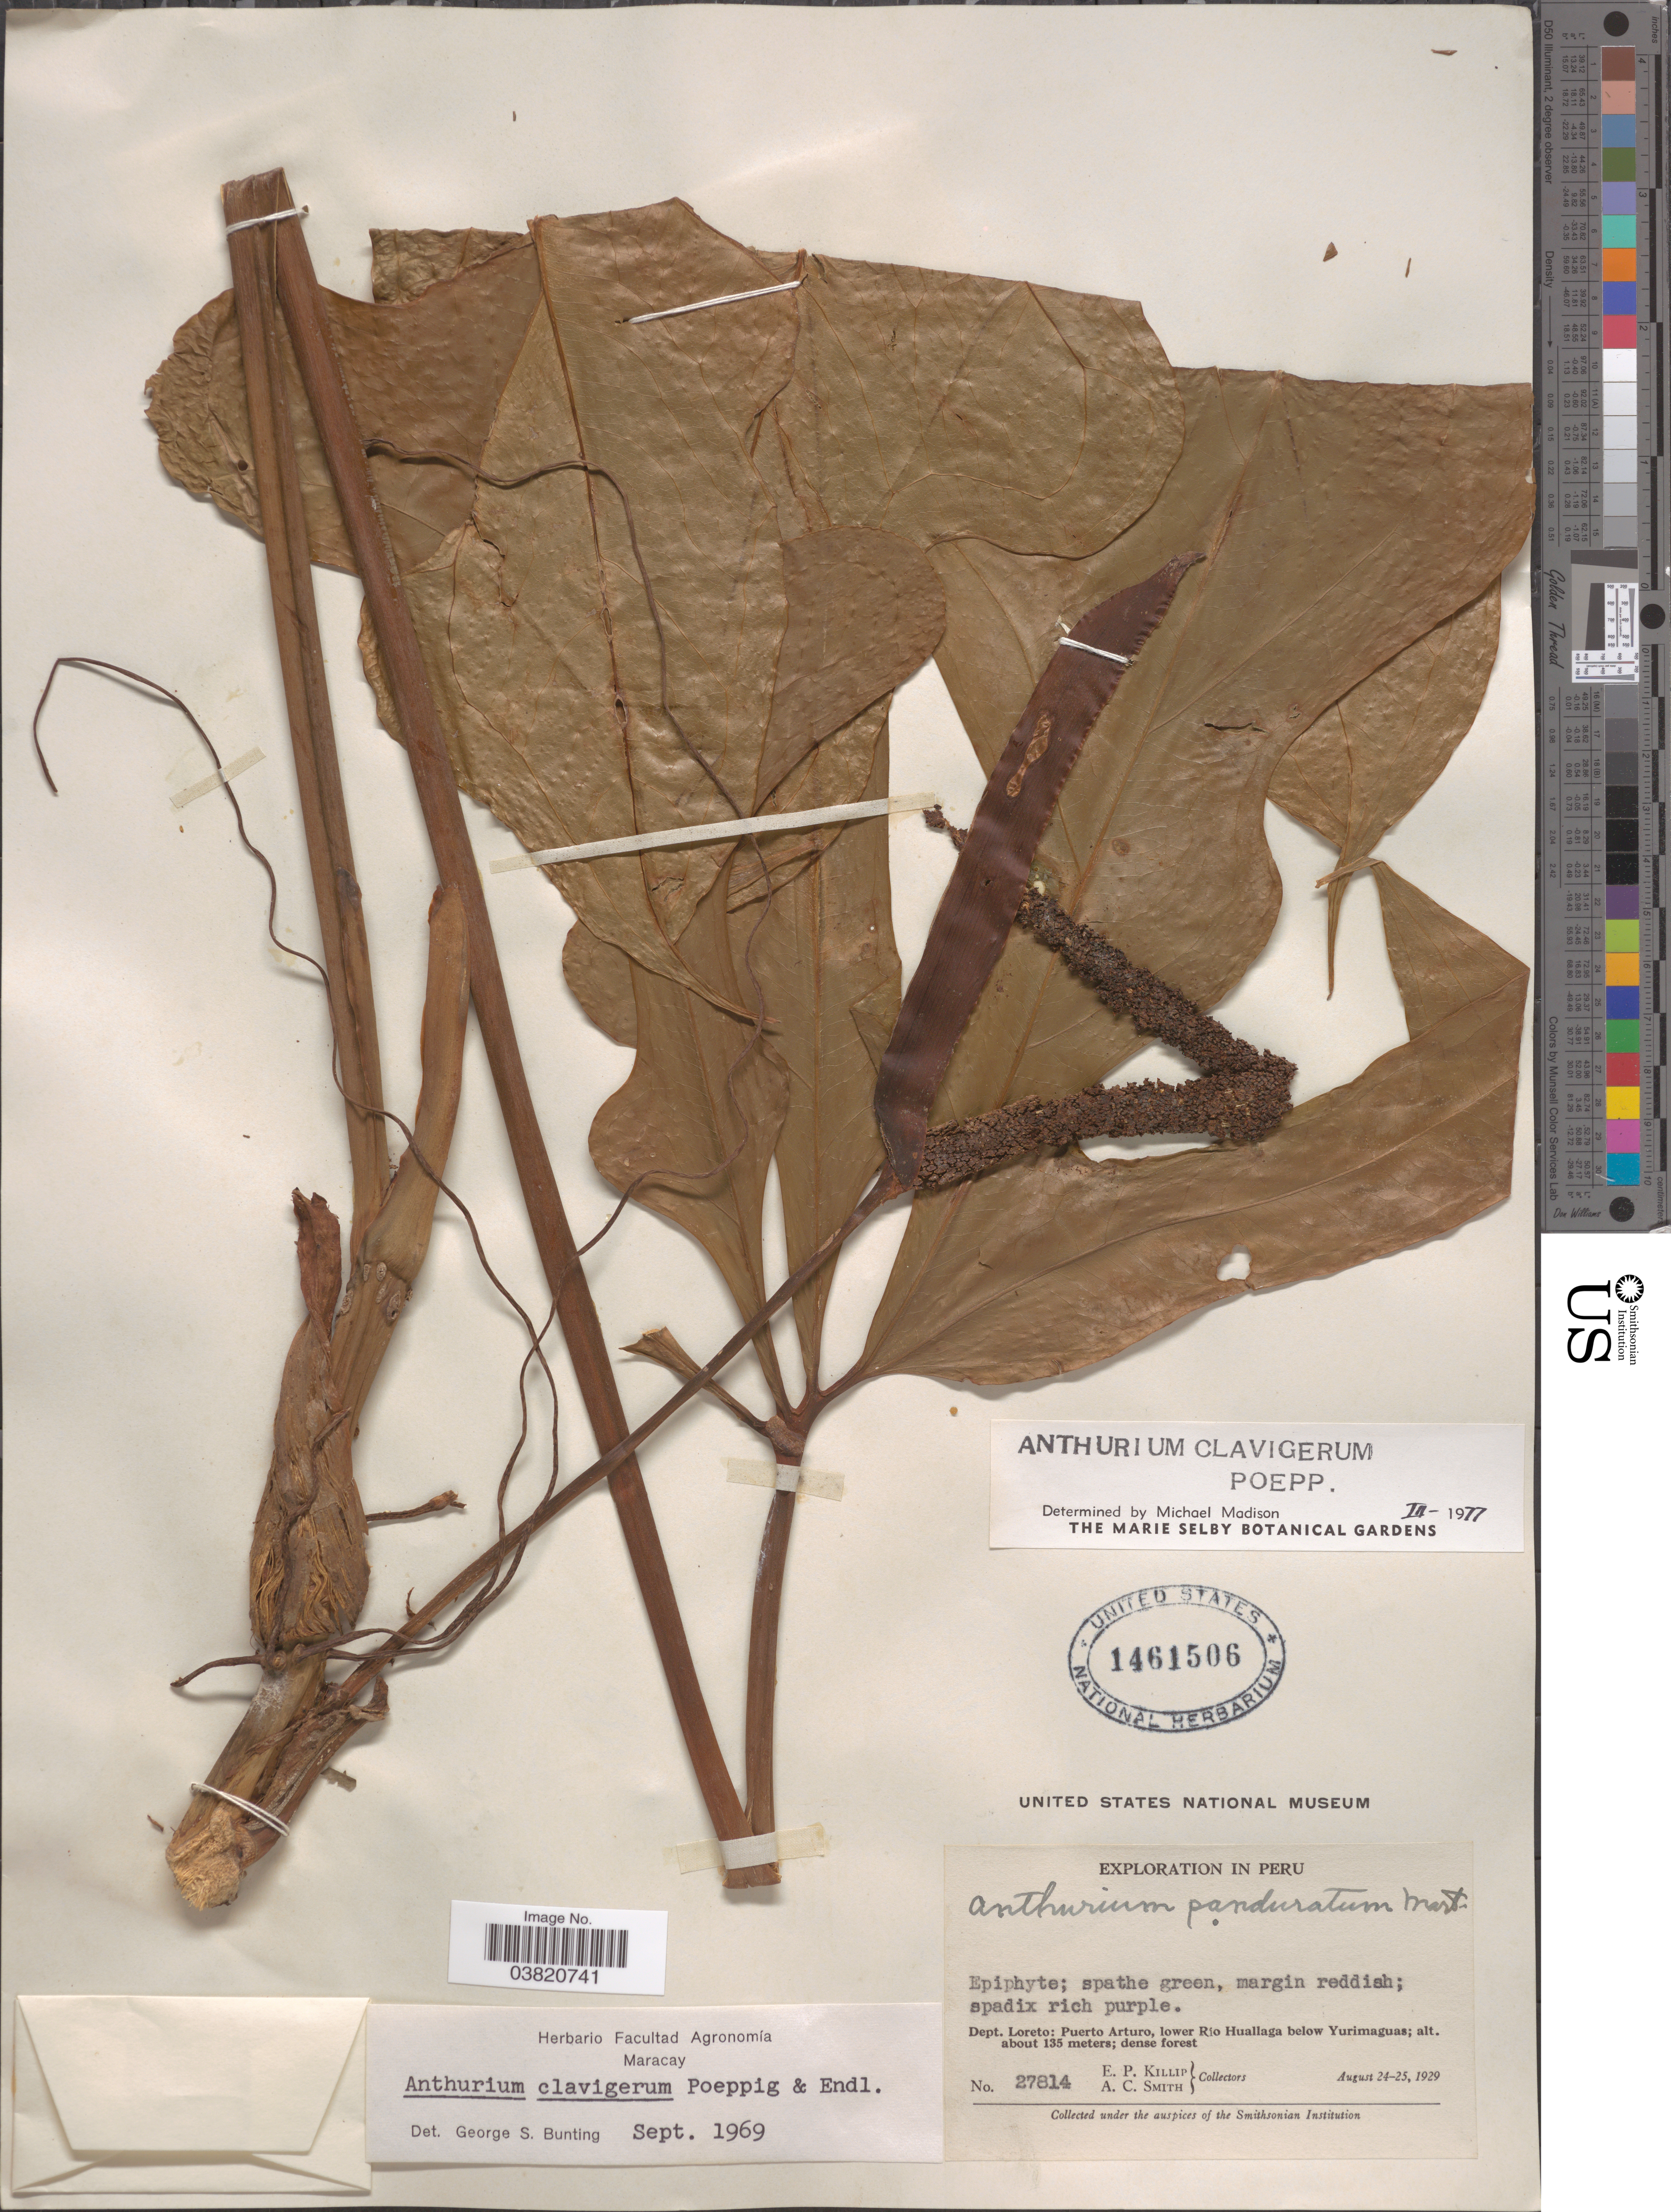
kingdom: Plantae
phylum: Tracheophyta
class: Liliopsida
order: Alismatales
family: Araceae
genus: Anthurium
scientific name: Anthurium clavigerum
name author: Poepp. & Endl.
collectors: E. P. Killip & A. C. Smith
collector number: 27814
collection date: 1929-08-24/1929-08-25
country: Peru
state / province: Loreto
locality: Dept. Loreto: Puerto Arturo, lower Río Huallaga below Yurimaguas.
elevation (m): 135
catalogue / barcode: US 1461506